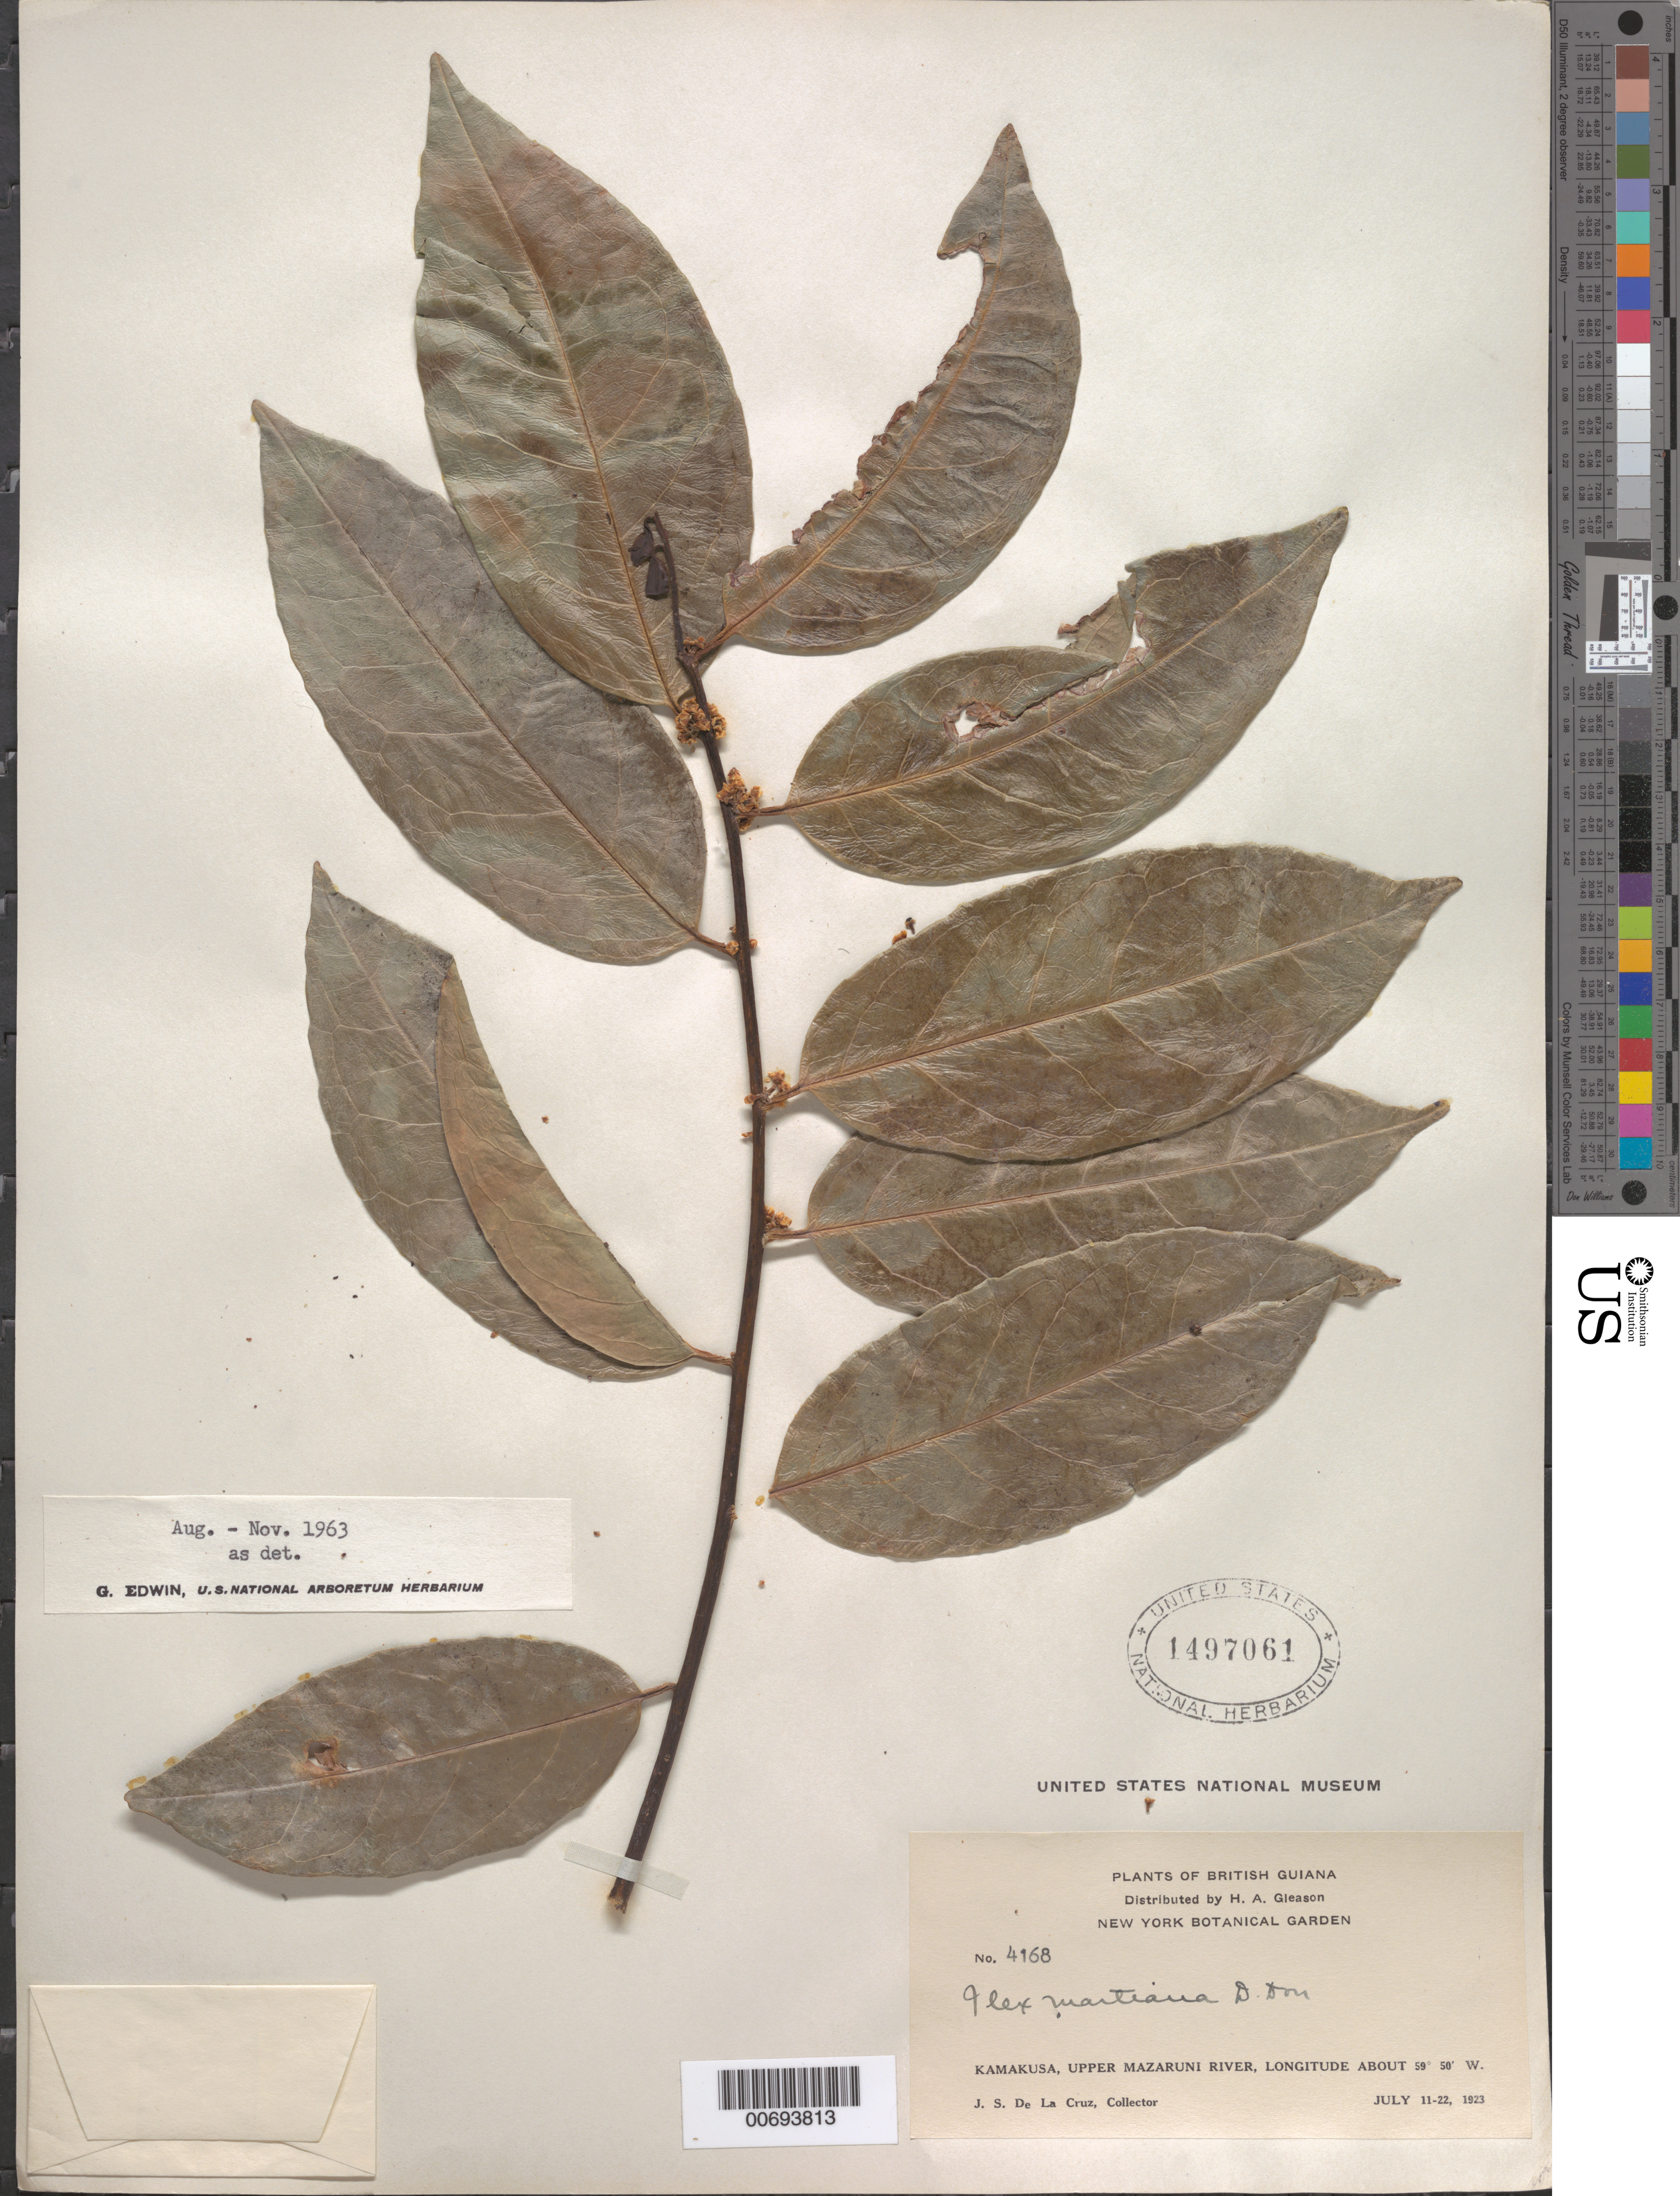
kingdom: Plantae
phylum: Tracheophyta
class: Magnoliopsida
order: Aquifoliales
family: Aquifoliaceae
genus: Ilex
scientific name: Ilex martiniana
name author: D. Don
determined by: Edwin, G.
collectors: J. S. de la Cruz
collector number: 4168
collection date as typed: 11-Jul-23 to 22-Jul-23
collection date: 1923-07-11/1923-07-22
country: Guyana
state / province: Cuyuni-Mazaruni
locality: Kamakusa, Upper Mazaruni R.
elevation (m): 100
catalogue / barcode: US 1497061